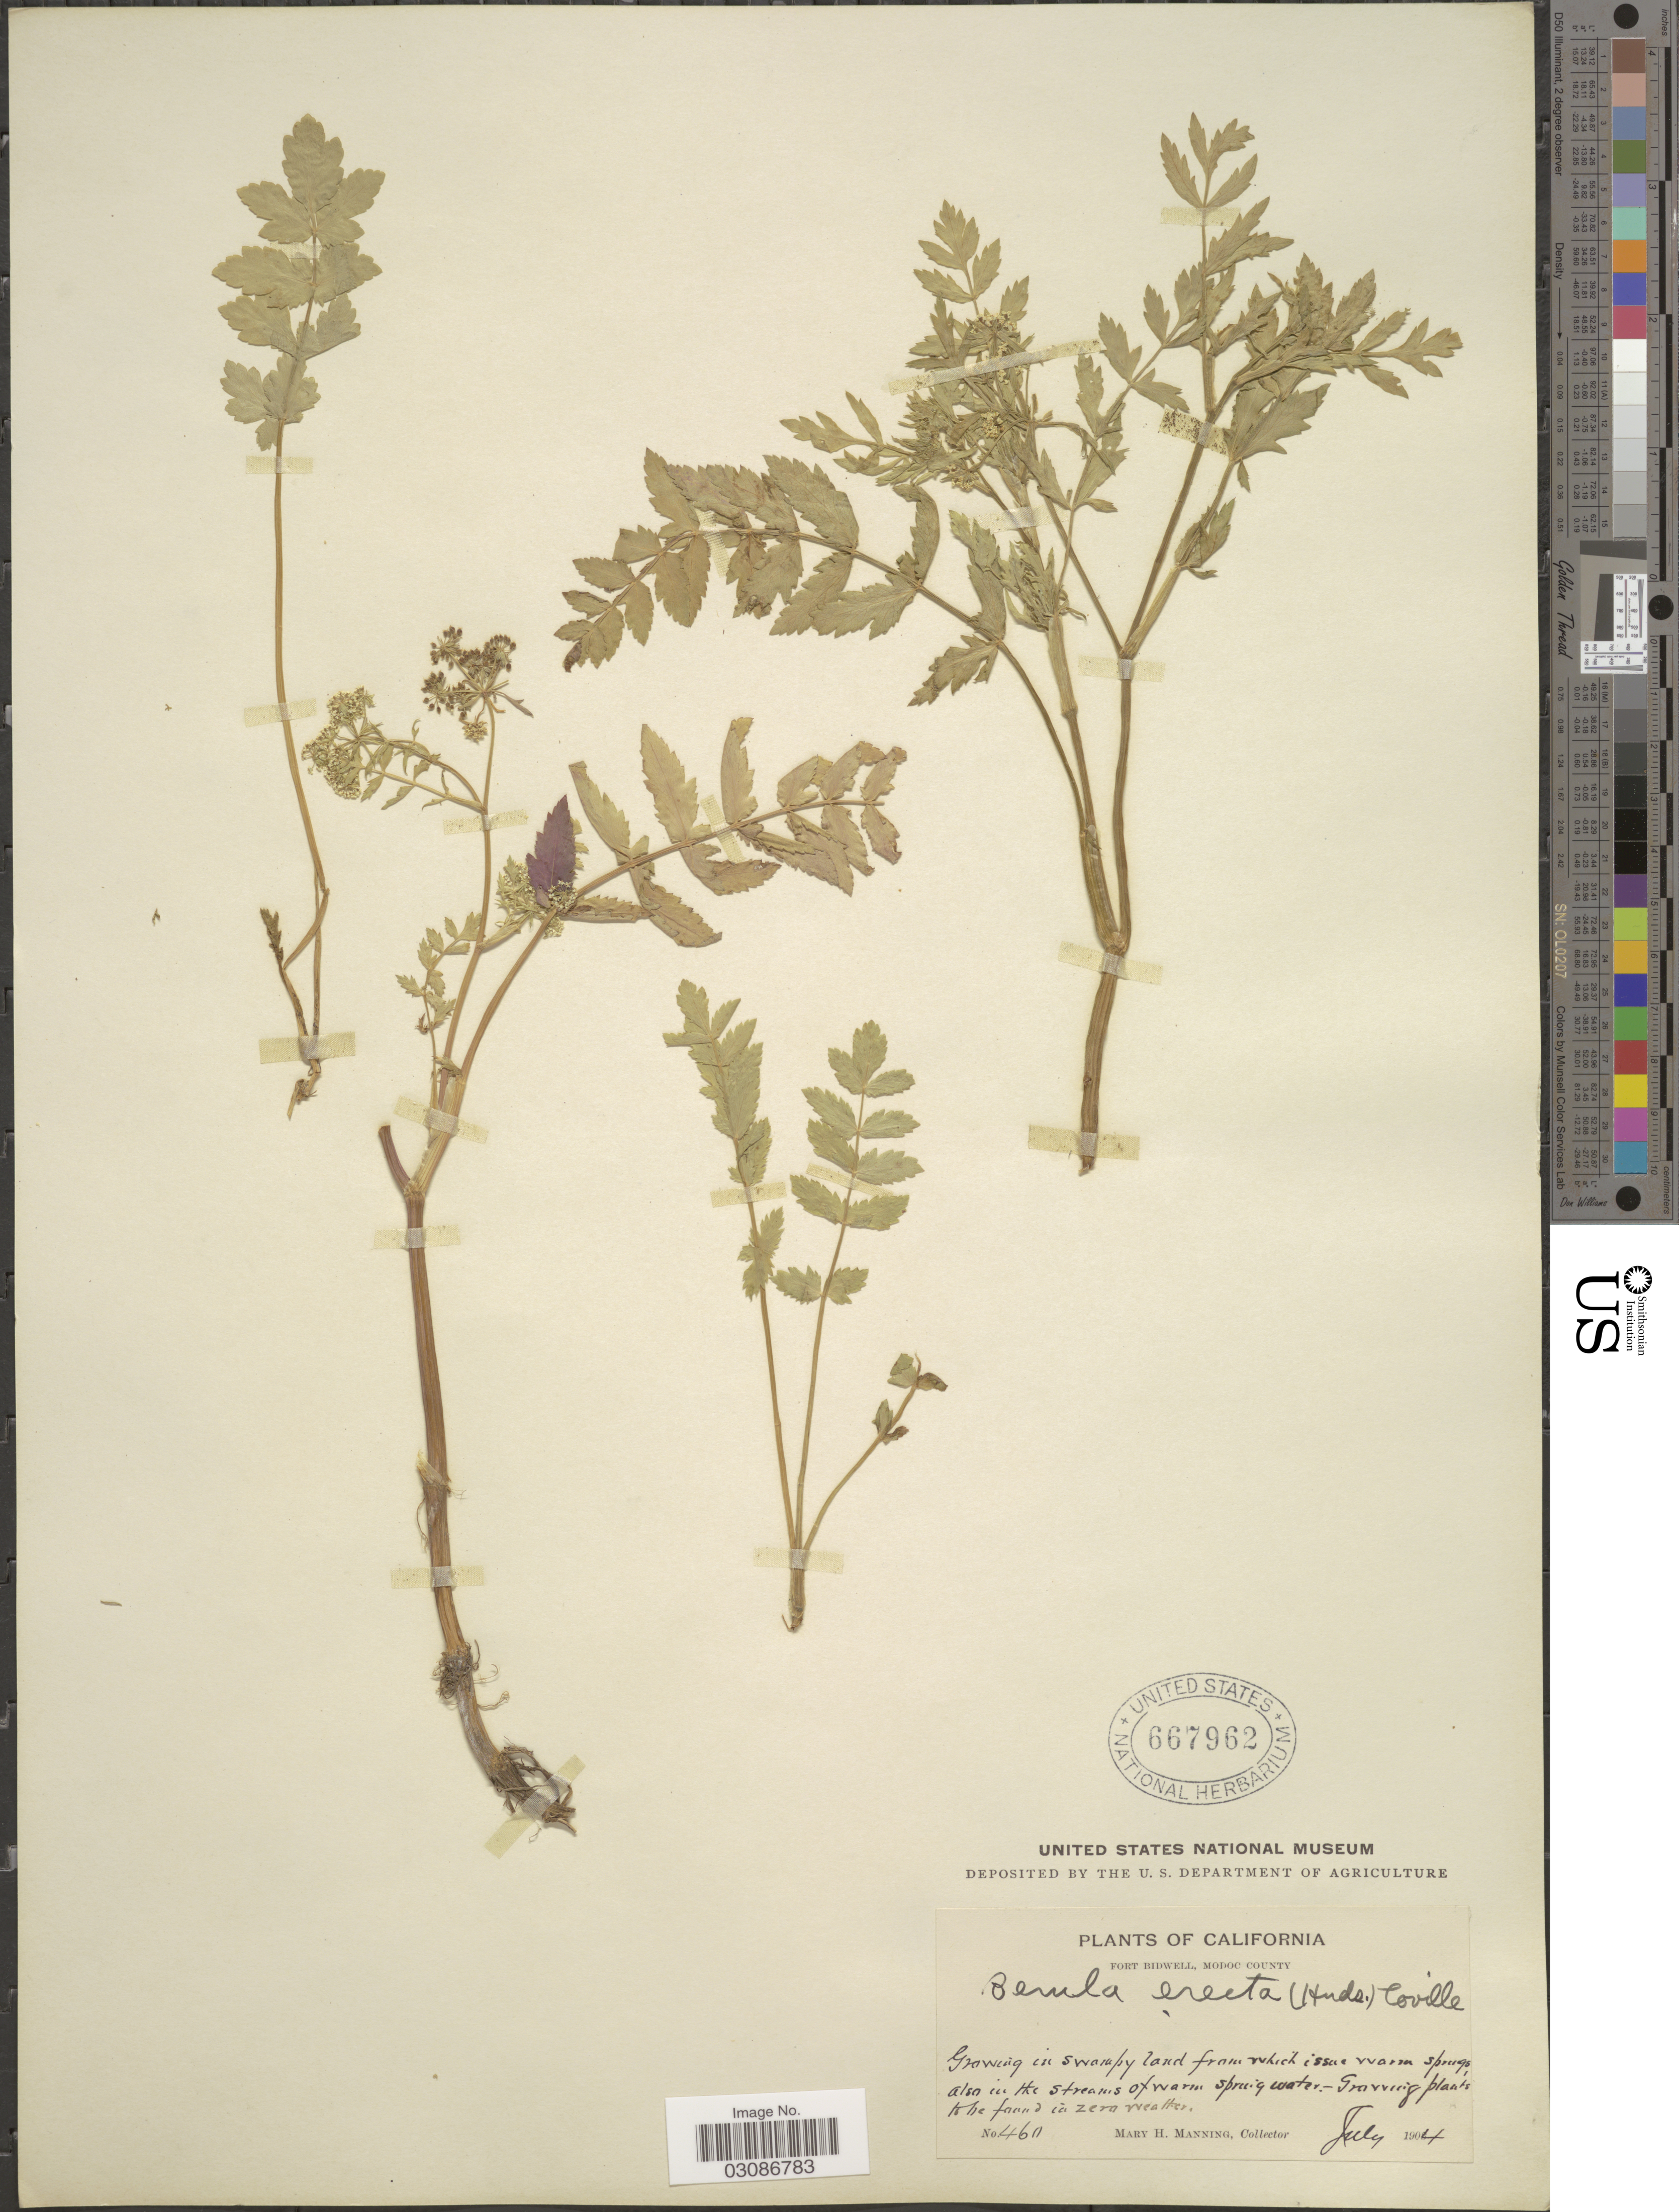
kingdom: Plantae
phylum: Tracheophyta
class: Magnoliopsida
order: Apiales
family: Apiaceae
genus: Berula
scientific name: Berula erecta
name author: (Huds.) Coville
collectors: M. Manning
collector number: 460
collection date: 1904-07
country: United States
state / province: California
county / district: Modoc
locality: Fort Bidwell, Modoc County. In swampy land from which issue warm springs also in the streams of warm spring water.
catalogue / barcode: US 667962